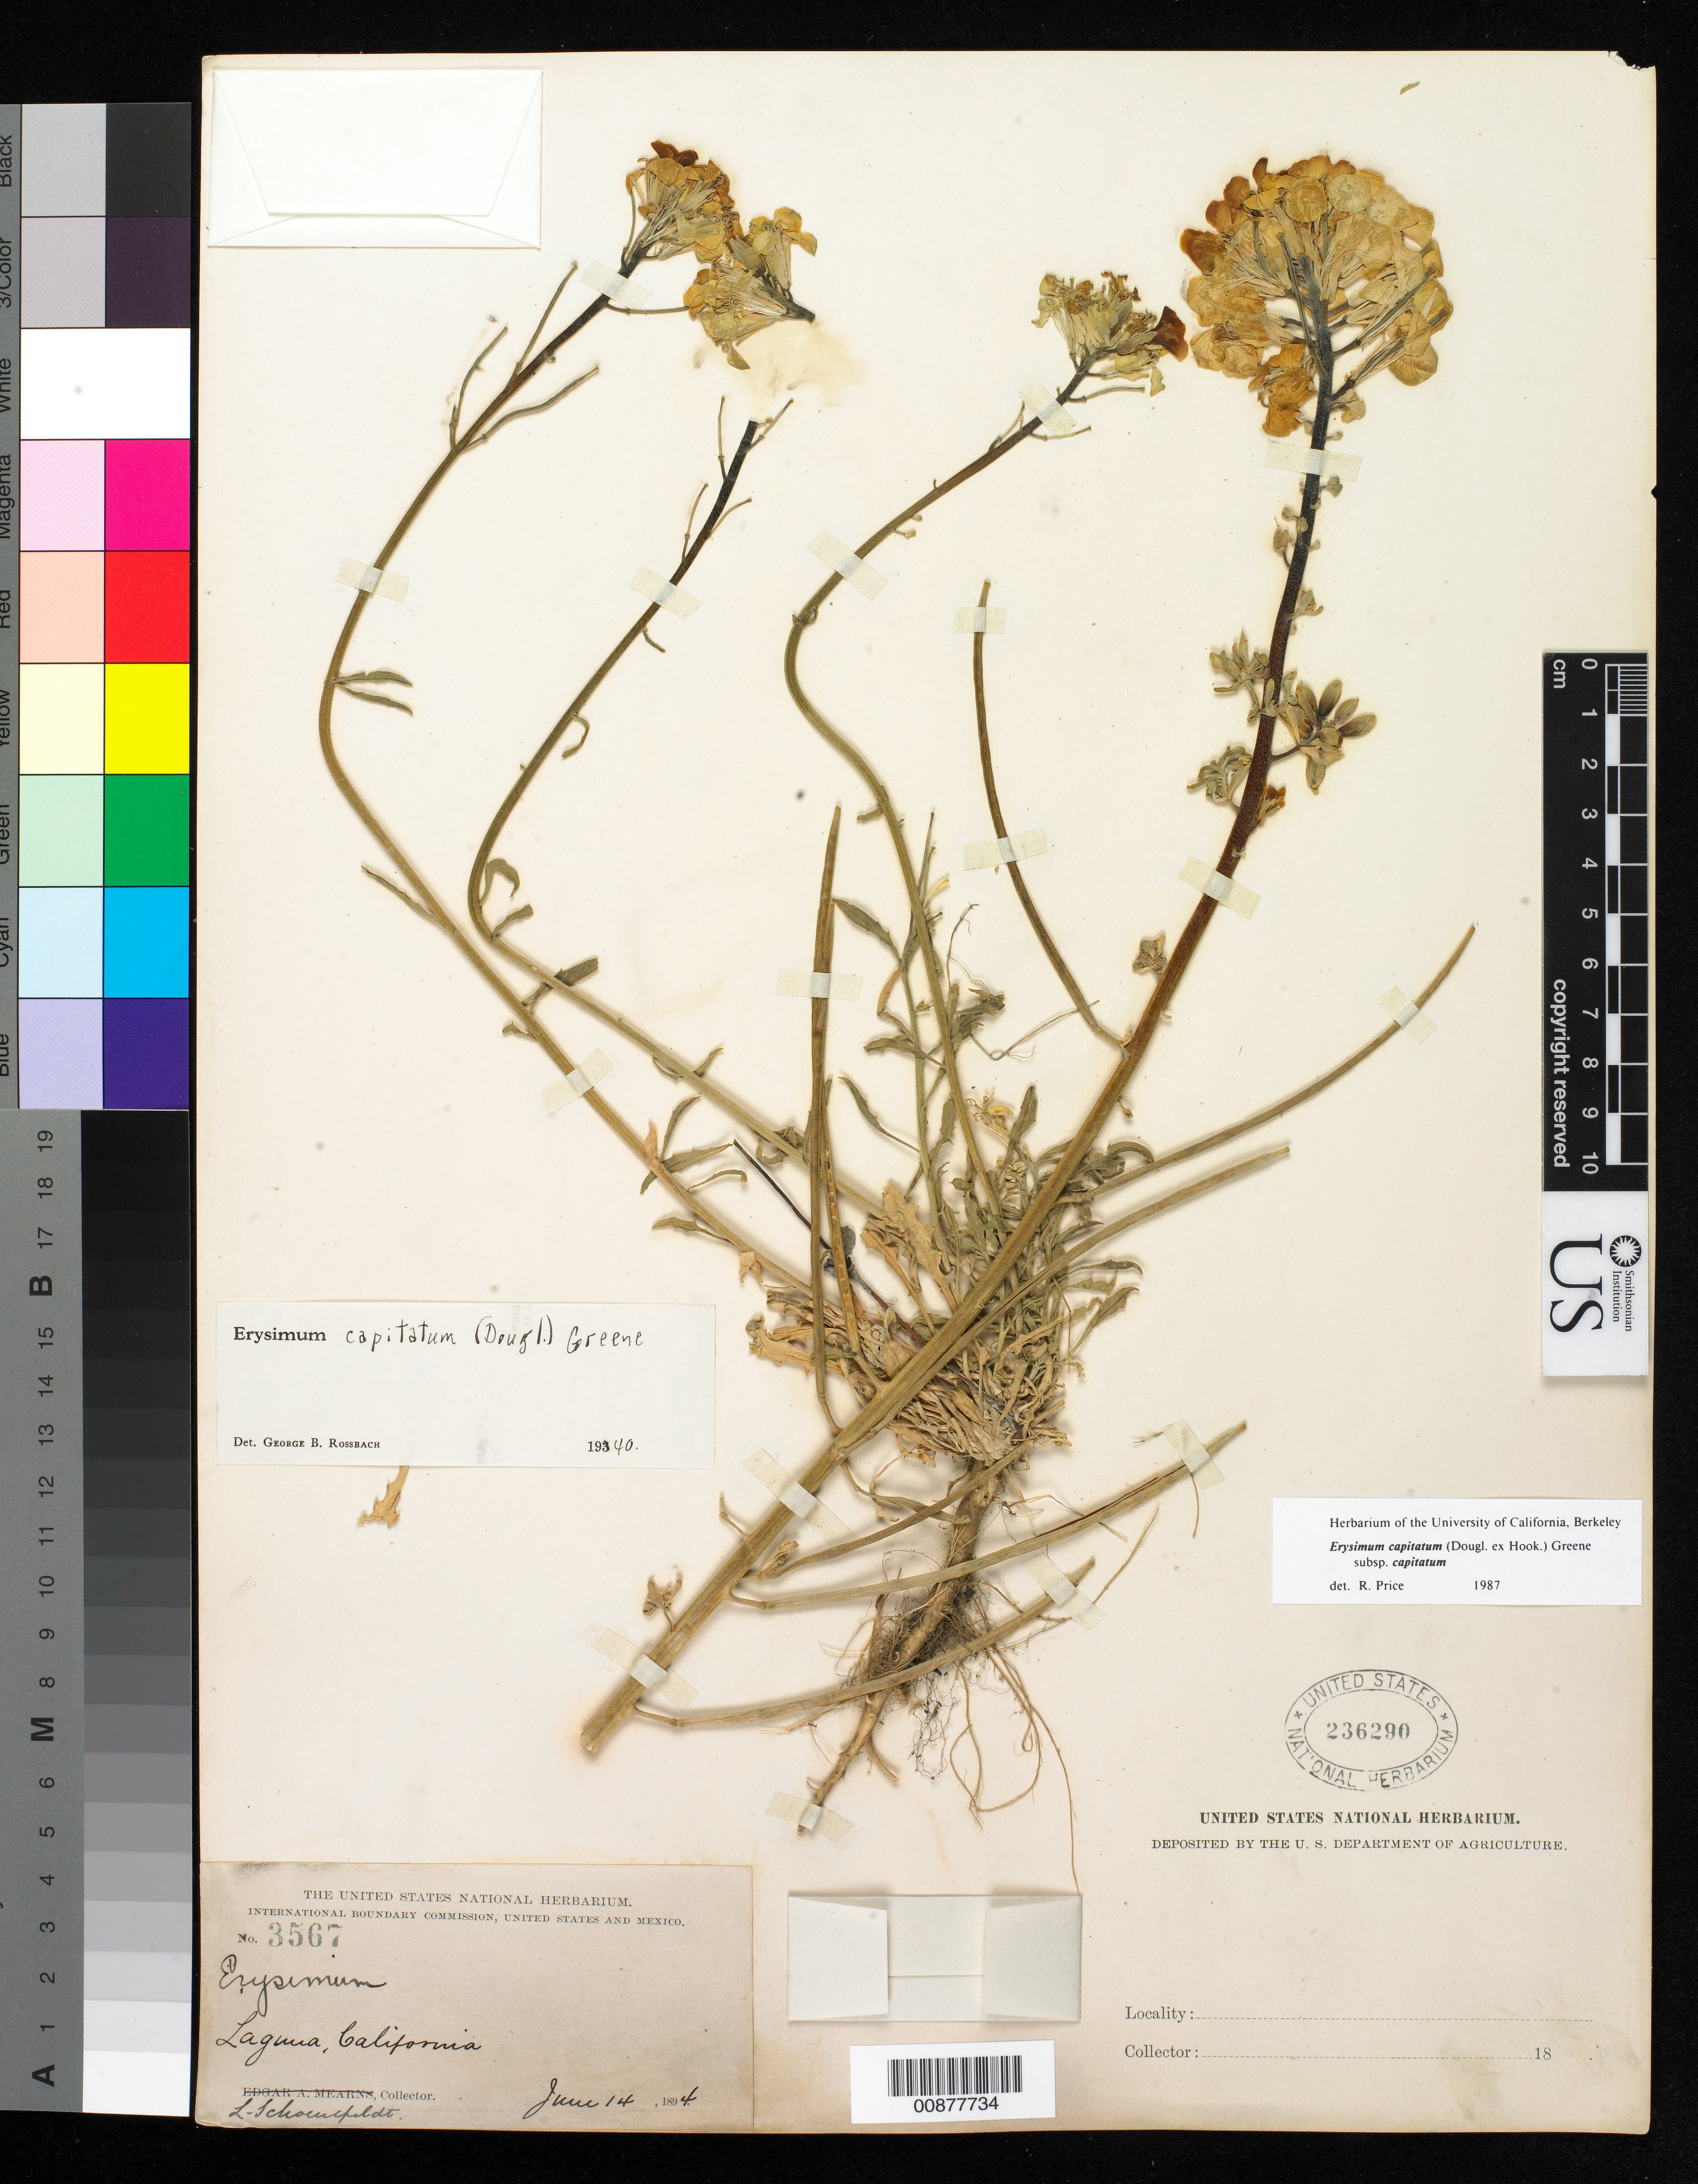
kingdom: Plantae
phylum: Tracheophyta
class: Magnoliopsida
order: Brassicales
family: Brassicaceae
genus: Erysimum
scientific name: Erysimum capitatum subsp. capitatum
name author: (Douglas ex Hook.) Greene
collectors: L. Schoenfeldt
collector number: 3567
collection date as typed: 14 Jun 1894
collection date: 1894-06-14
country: United States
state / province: California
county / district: Orange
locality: Laguna, California.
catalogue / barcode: US 236290